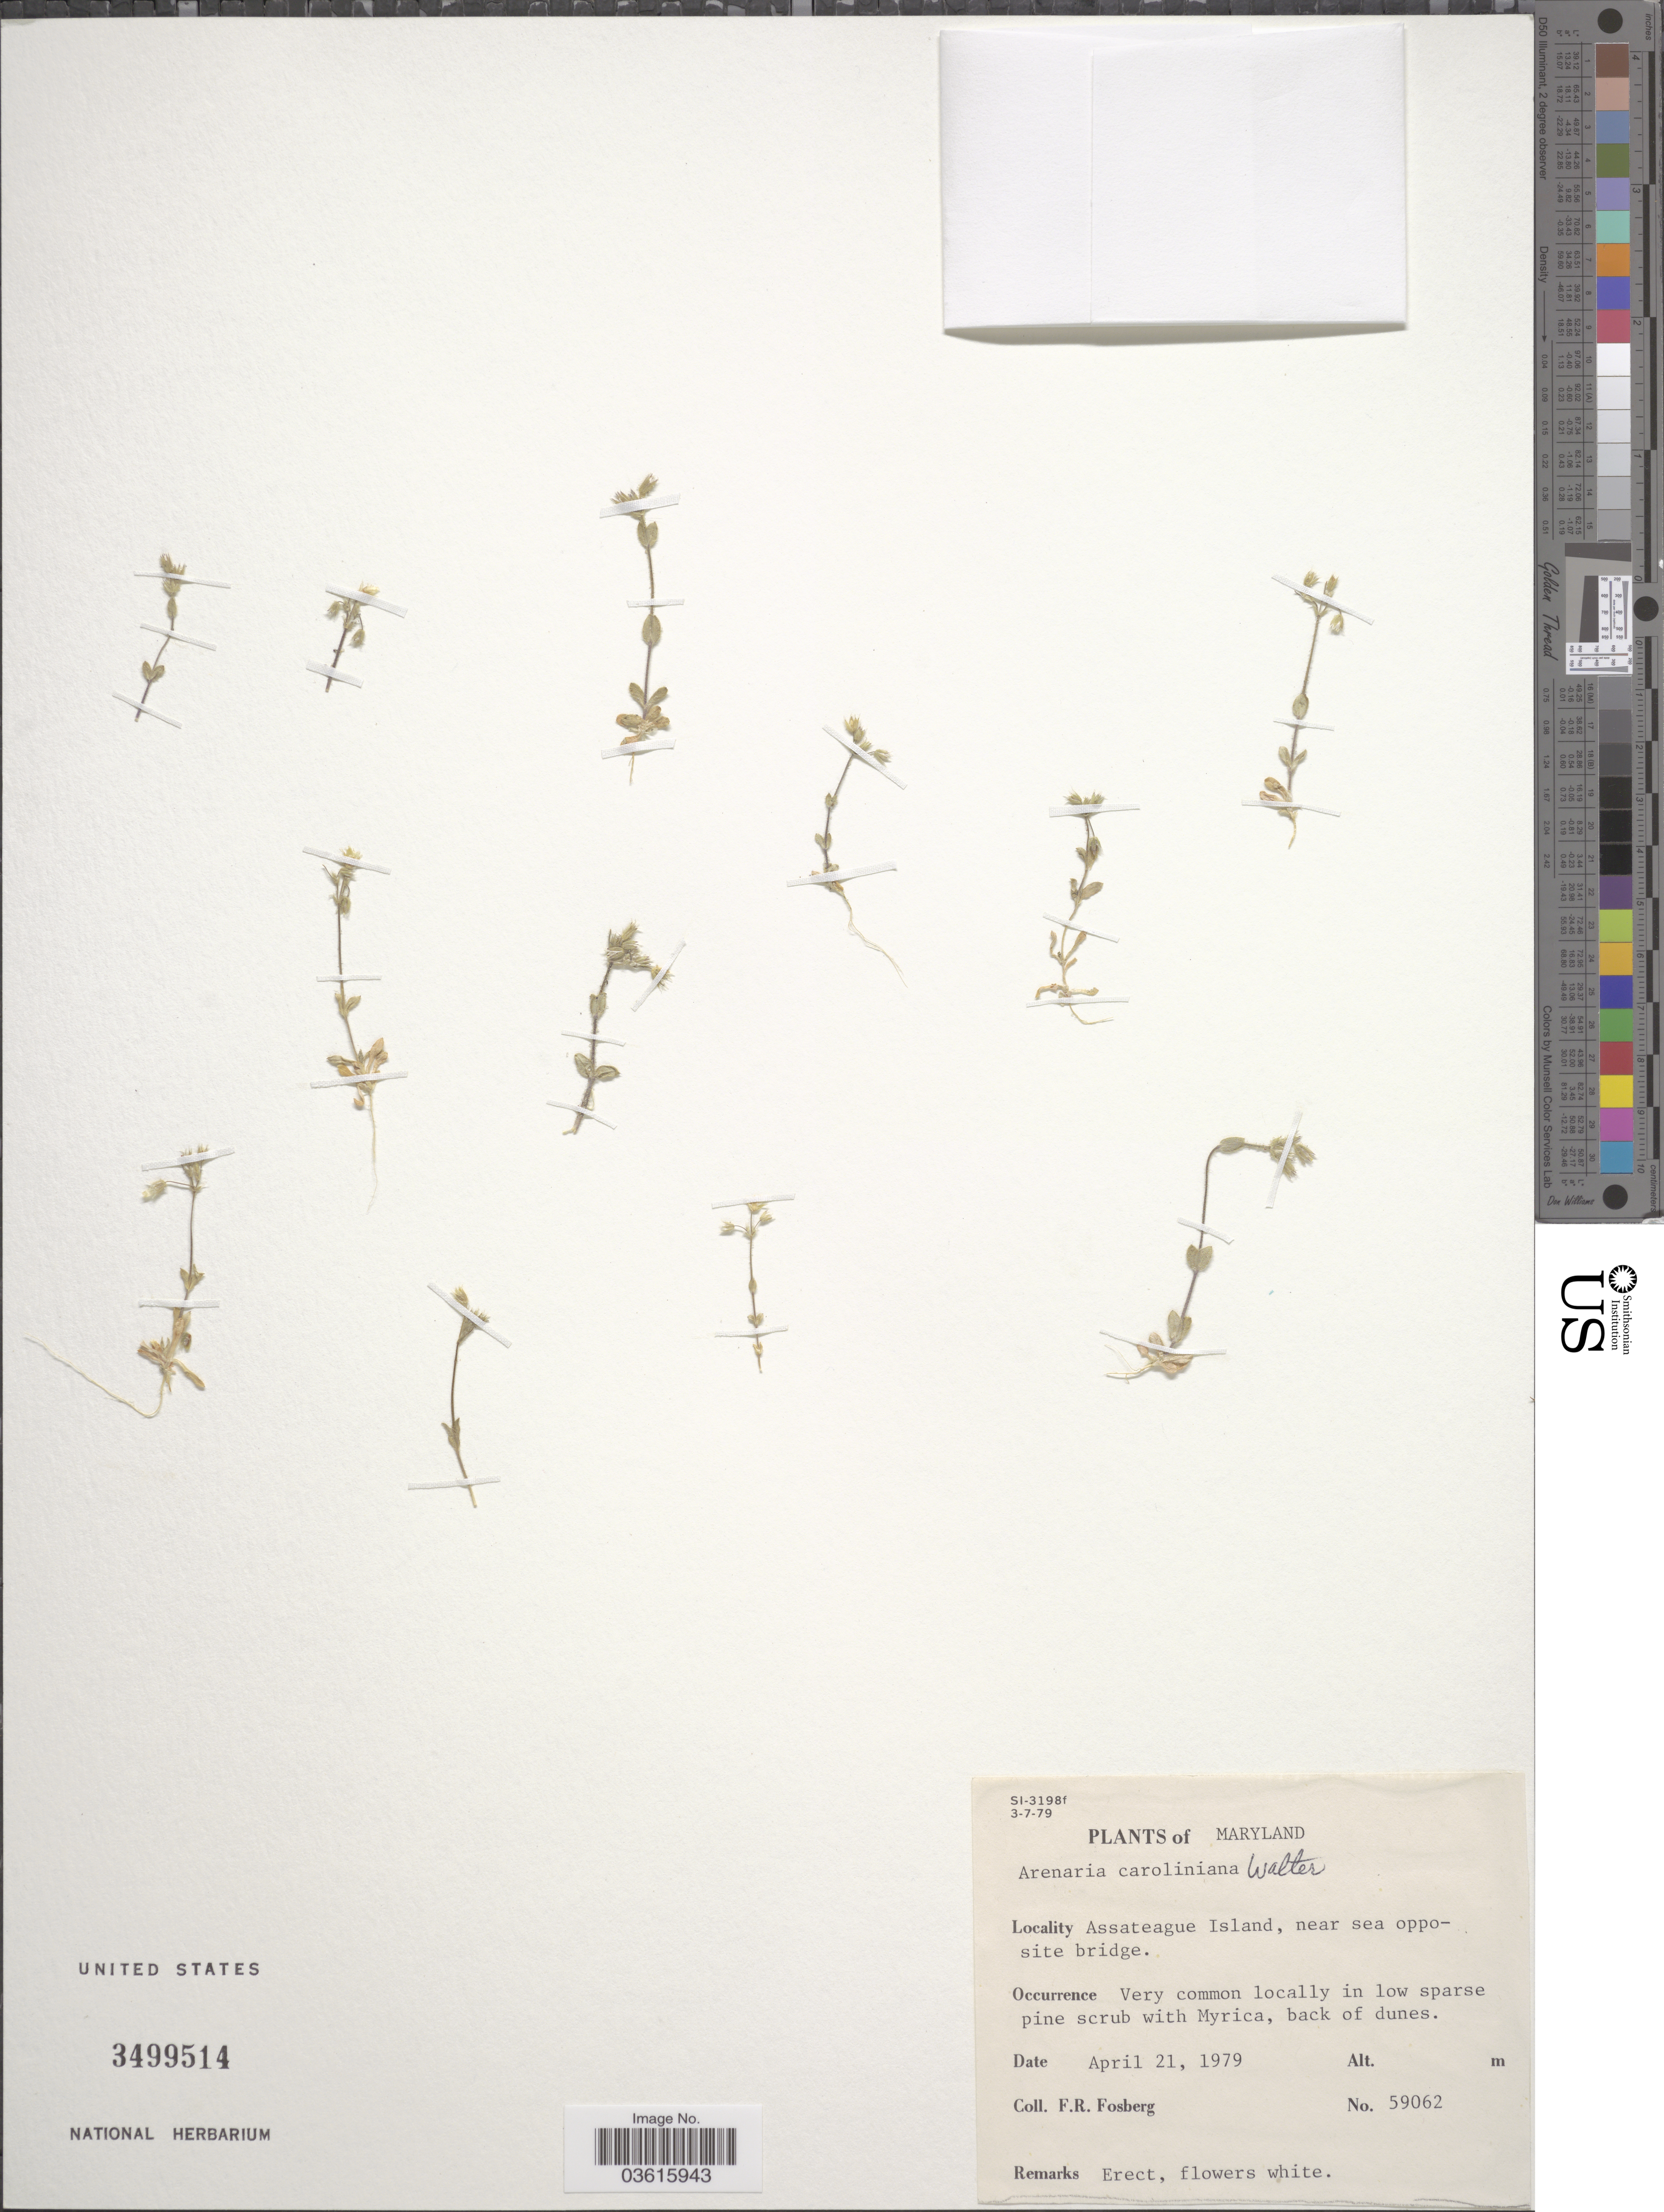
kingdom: Plantae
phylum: Tracheophyta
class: Magnoliopsida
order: Caryophyllales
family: Caryophyllaceae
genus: Minuartia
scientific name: Minuartia caroliniana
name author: (Walter) Mattf.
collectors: F. R. Fosberg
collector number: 59062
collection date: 1979-04-21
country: United States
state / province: Maryland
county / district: Worcester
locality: Assateague Island, near sea opposite bridge.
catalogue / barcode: US 3499514